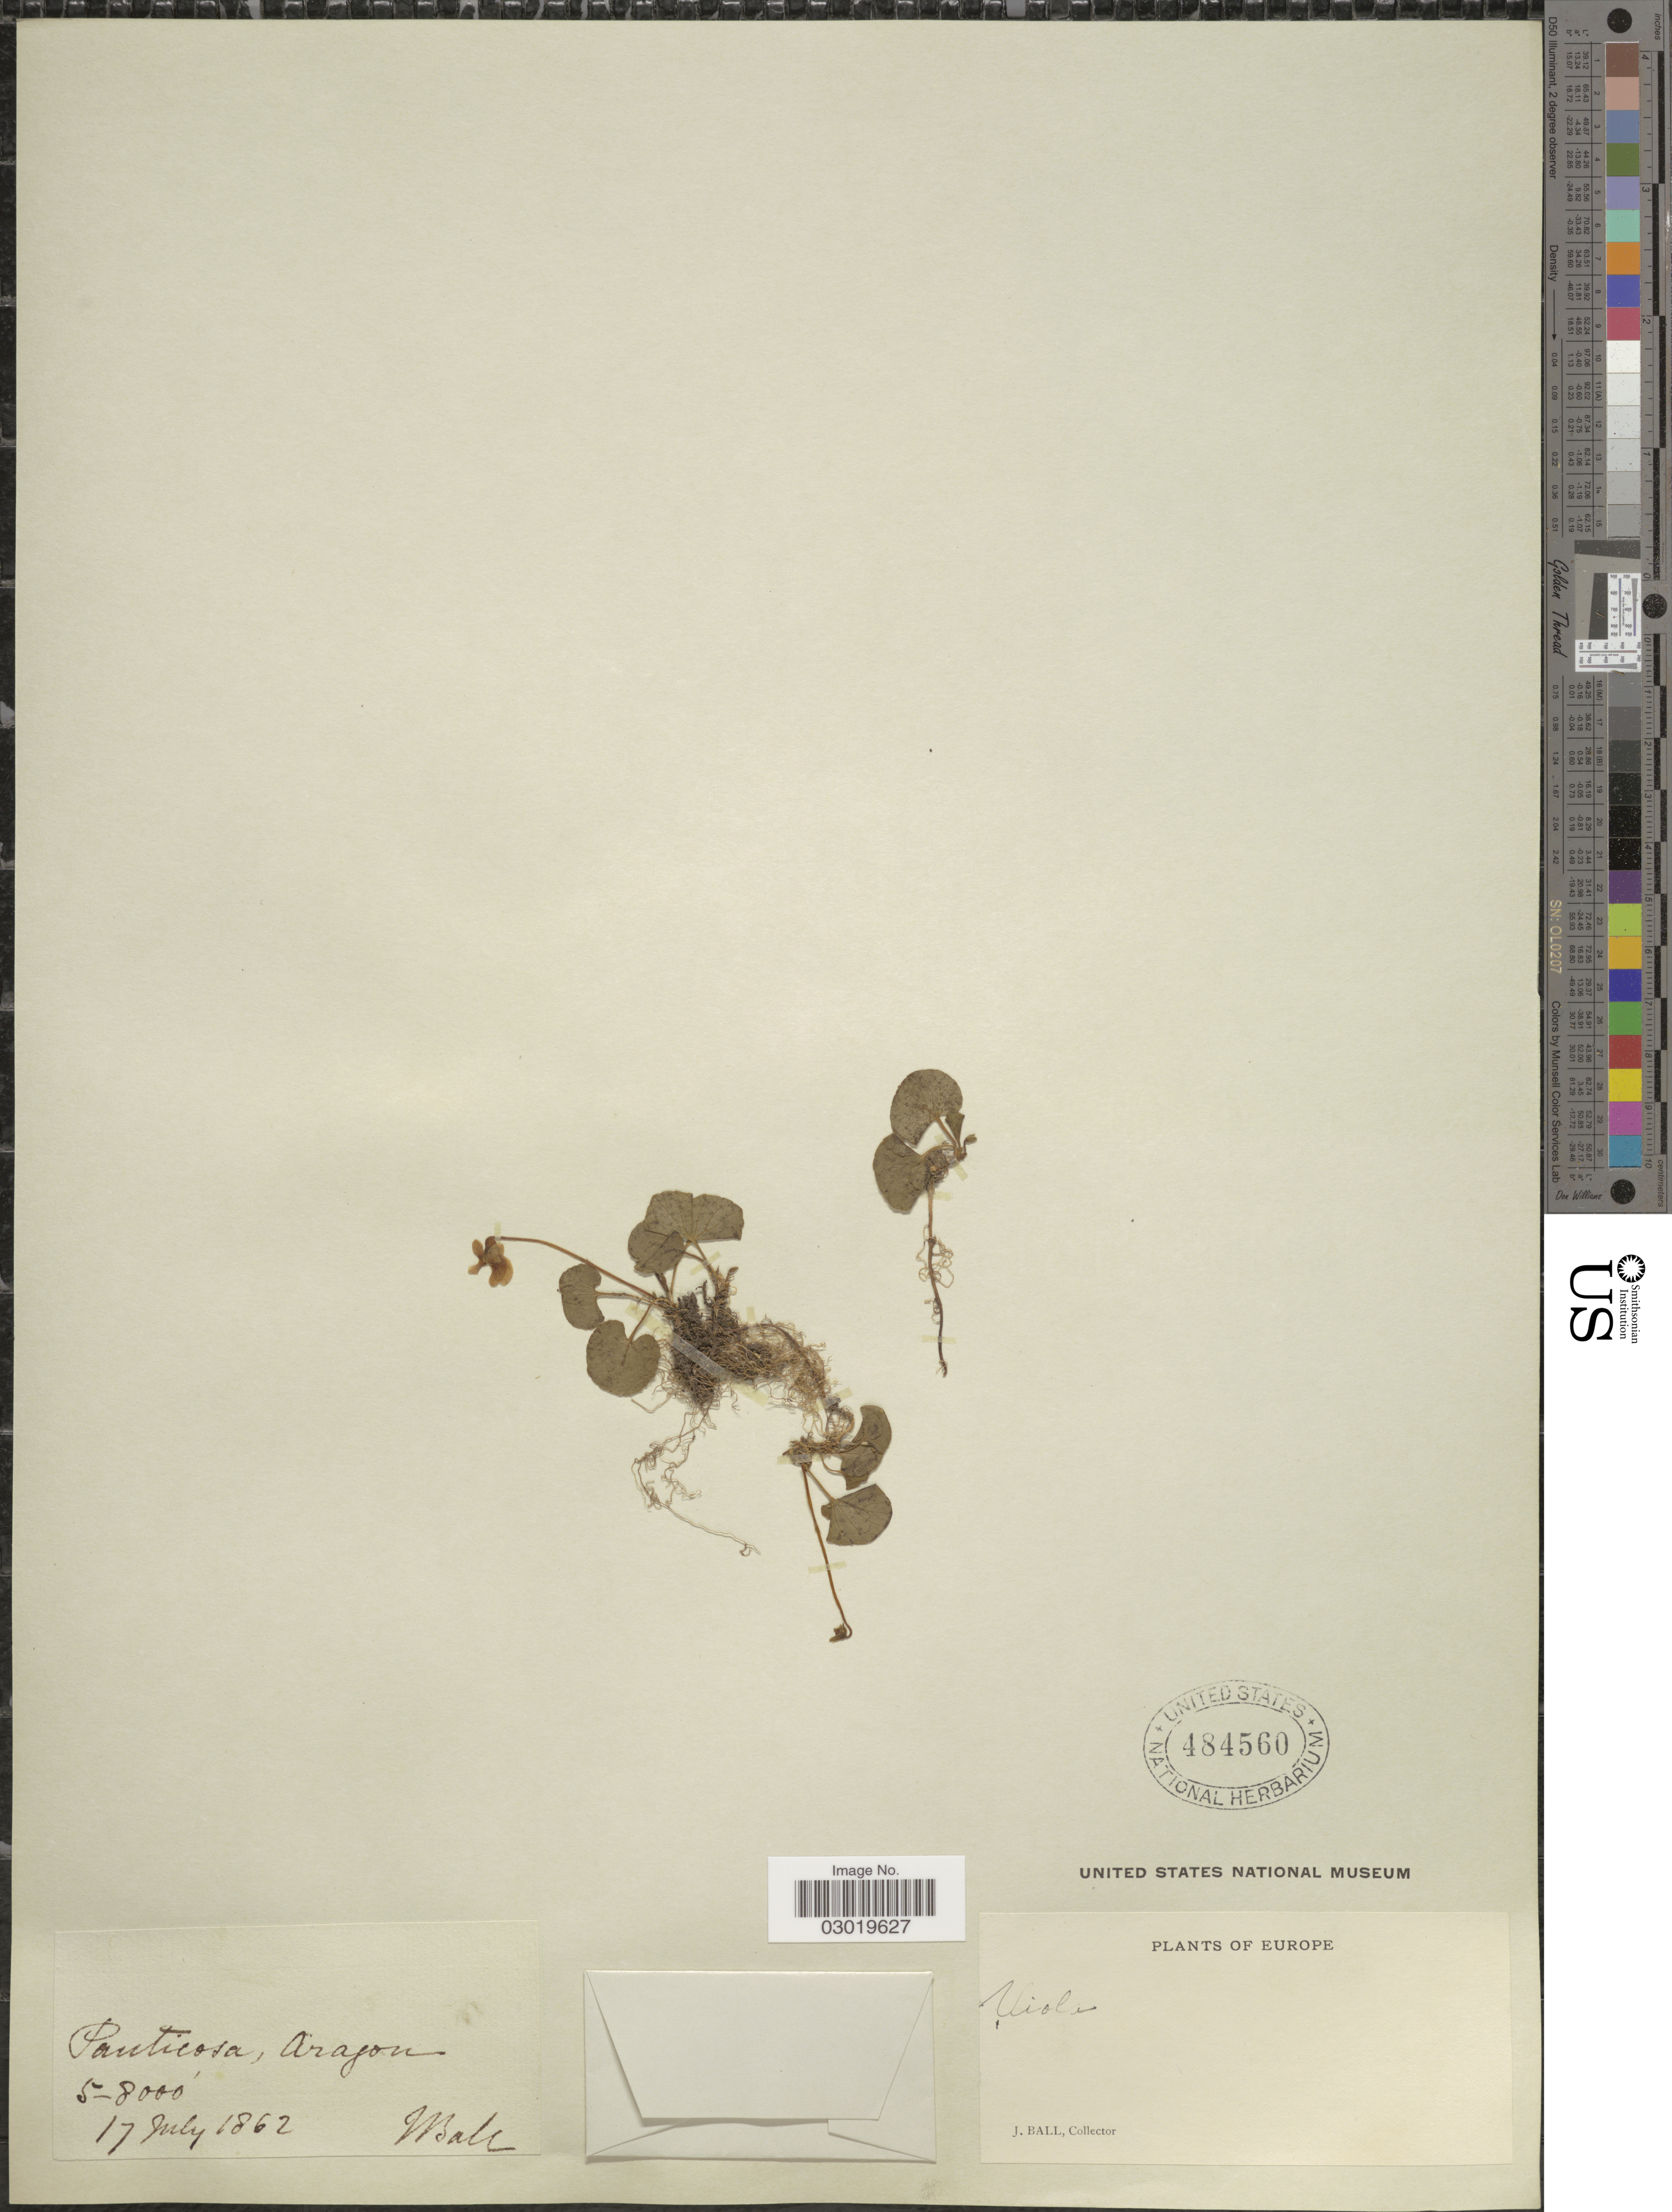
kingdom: Plantae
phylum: Tracheophyta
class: Magnoliopsida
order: Malpighiales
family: Violaceae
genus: Viola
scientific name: Viola sp.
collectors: J. Ball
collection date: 1862-07-17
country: Spain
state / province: Aragón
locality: Panticosa, Aragon.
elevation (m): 1524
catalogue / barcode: US 484560